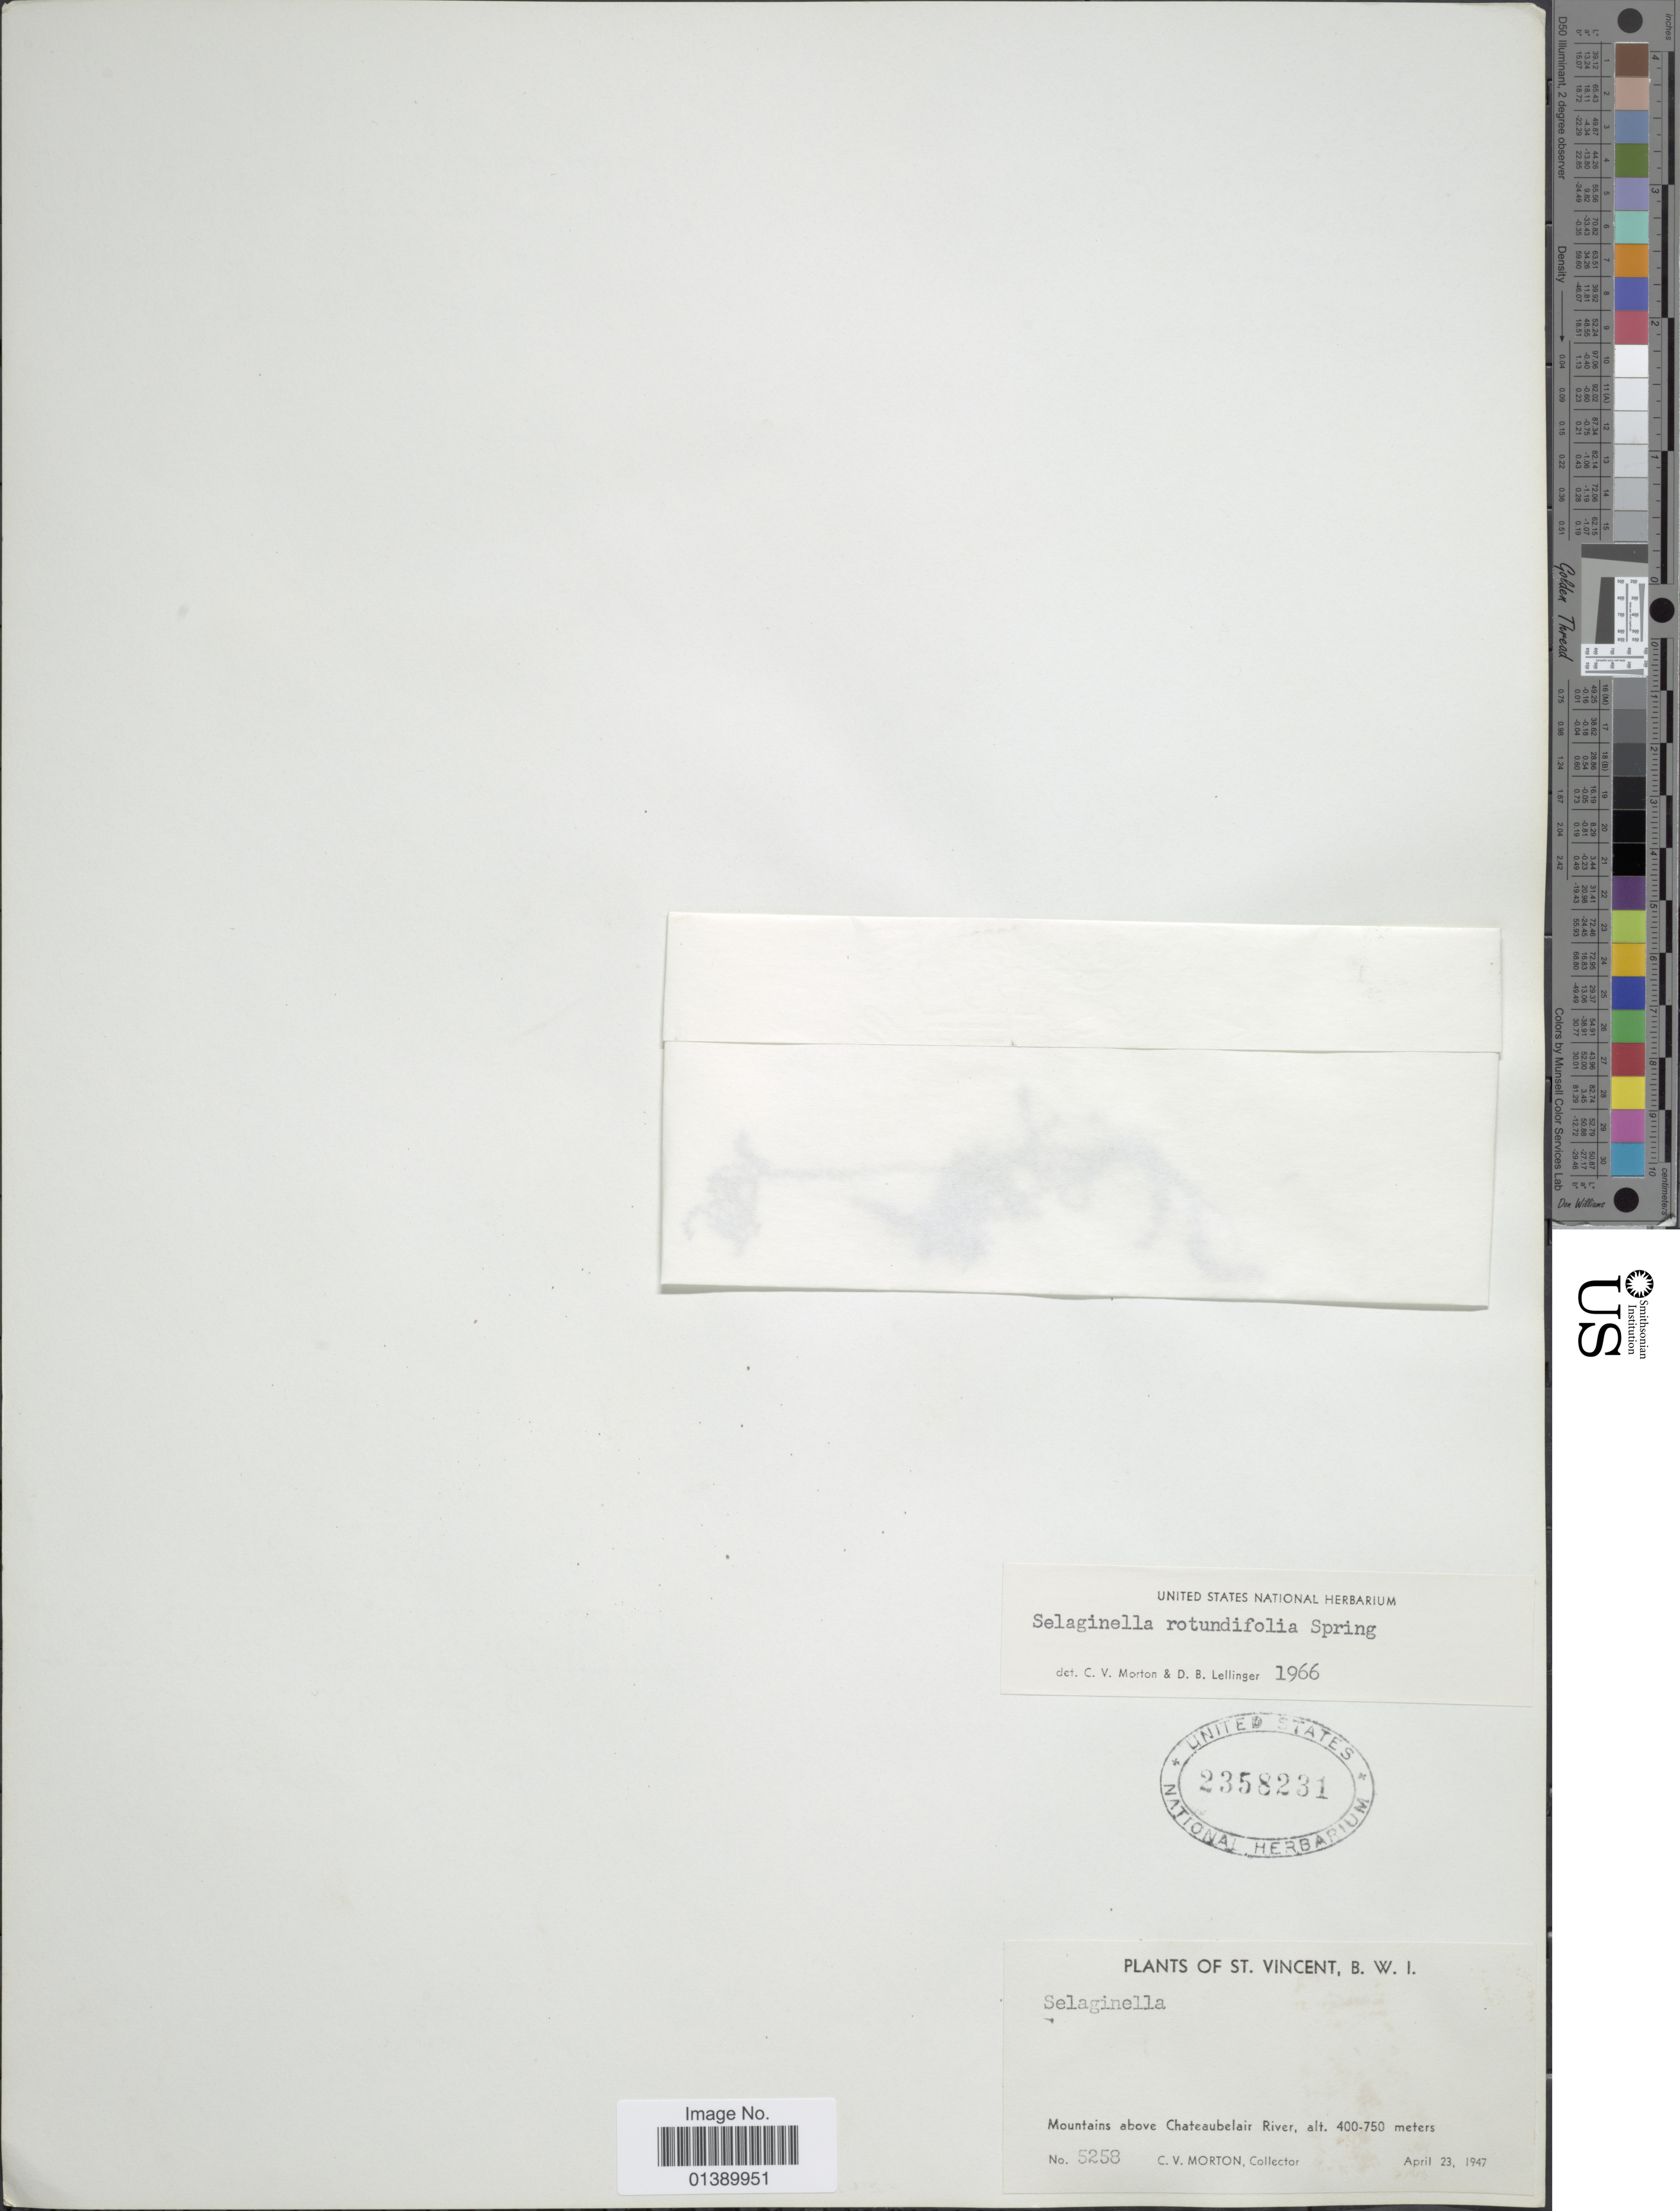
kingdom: Plantae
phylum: Tracheophyta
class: Lycopodiopsida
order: Selaginellales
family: Selaginellaceae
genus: Selaginella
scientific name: Selaginella rotundifolia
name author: Spring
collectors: C. V. Morton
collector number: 5258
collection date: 1947-04-23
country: St. Vincent - Grenadines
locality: St Vincent, B.W.I. Mountains above Chateaublair River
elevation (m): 400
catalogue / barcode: US 2358231